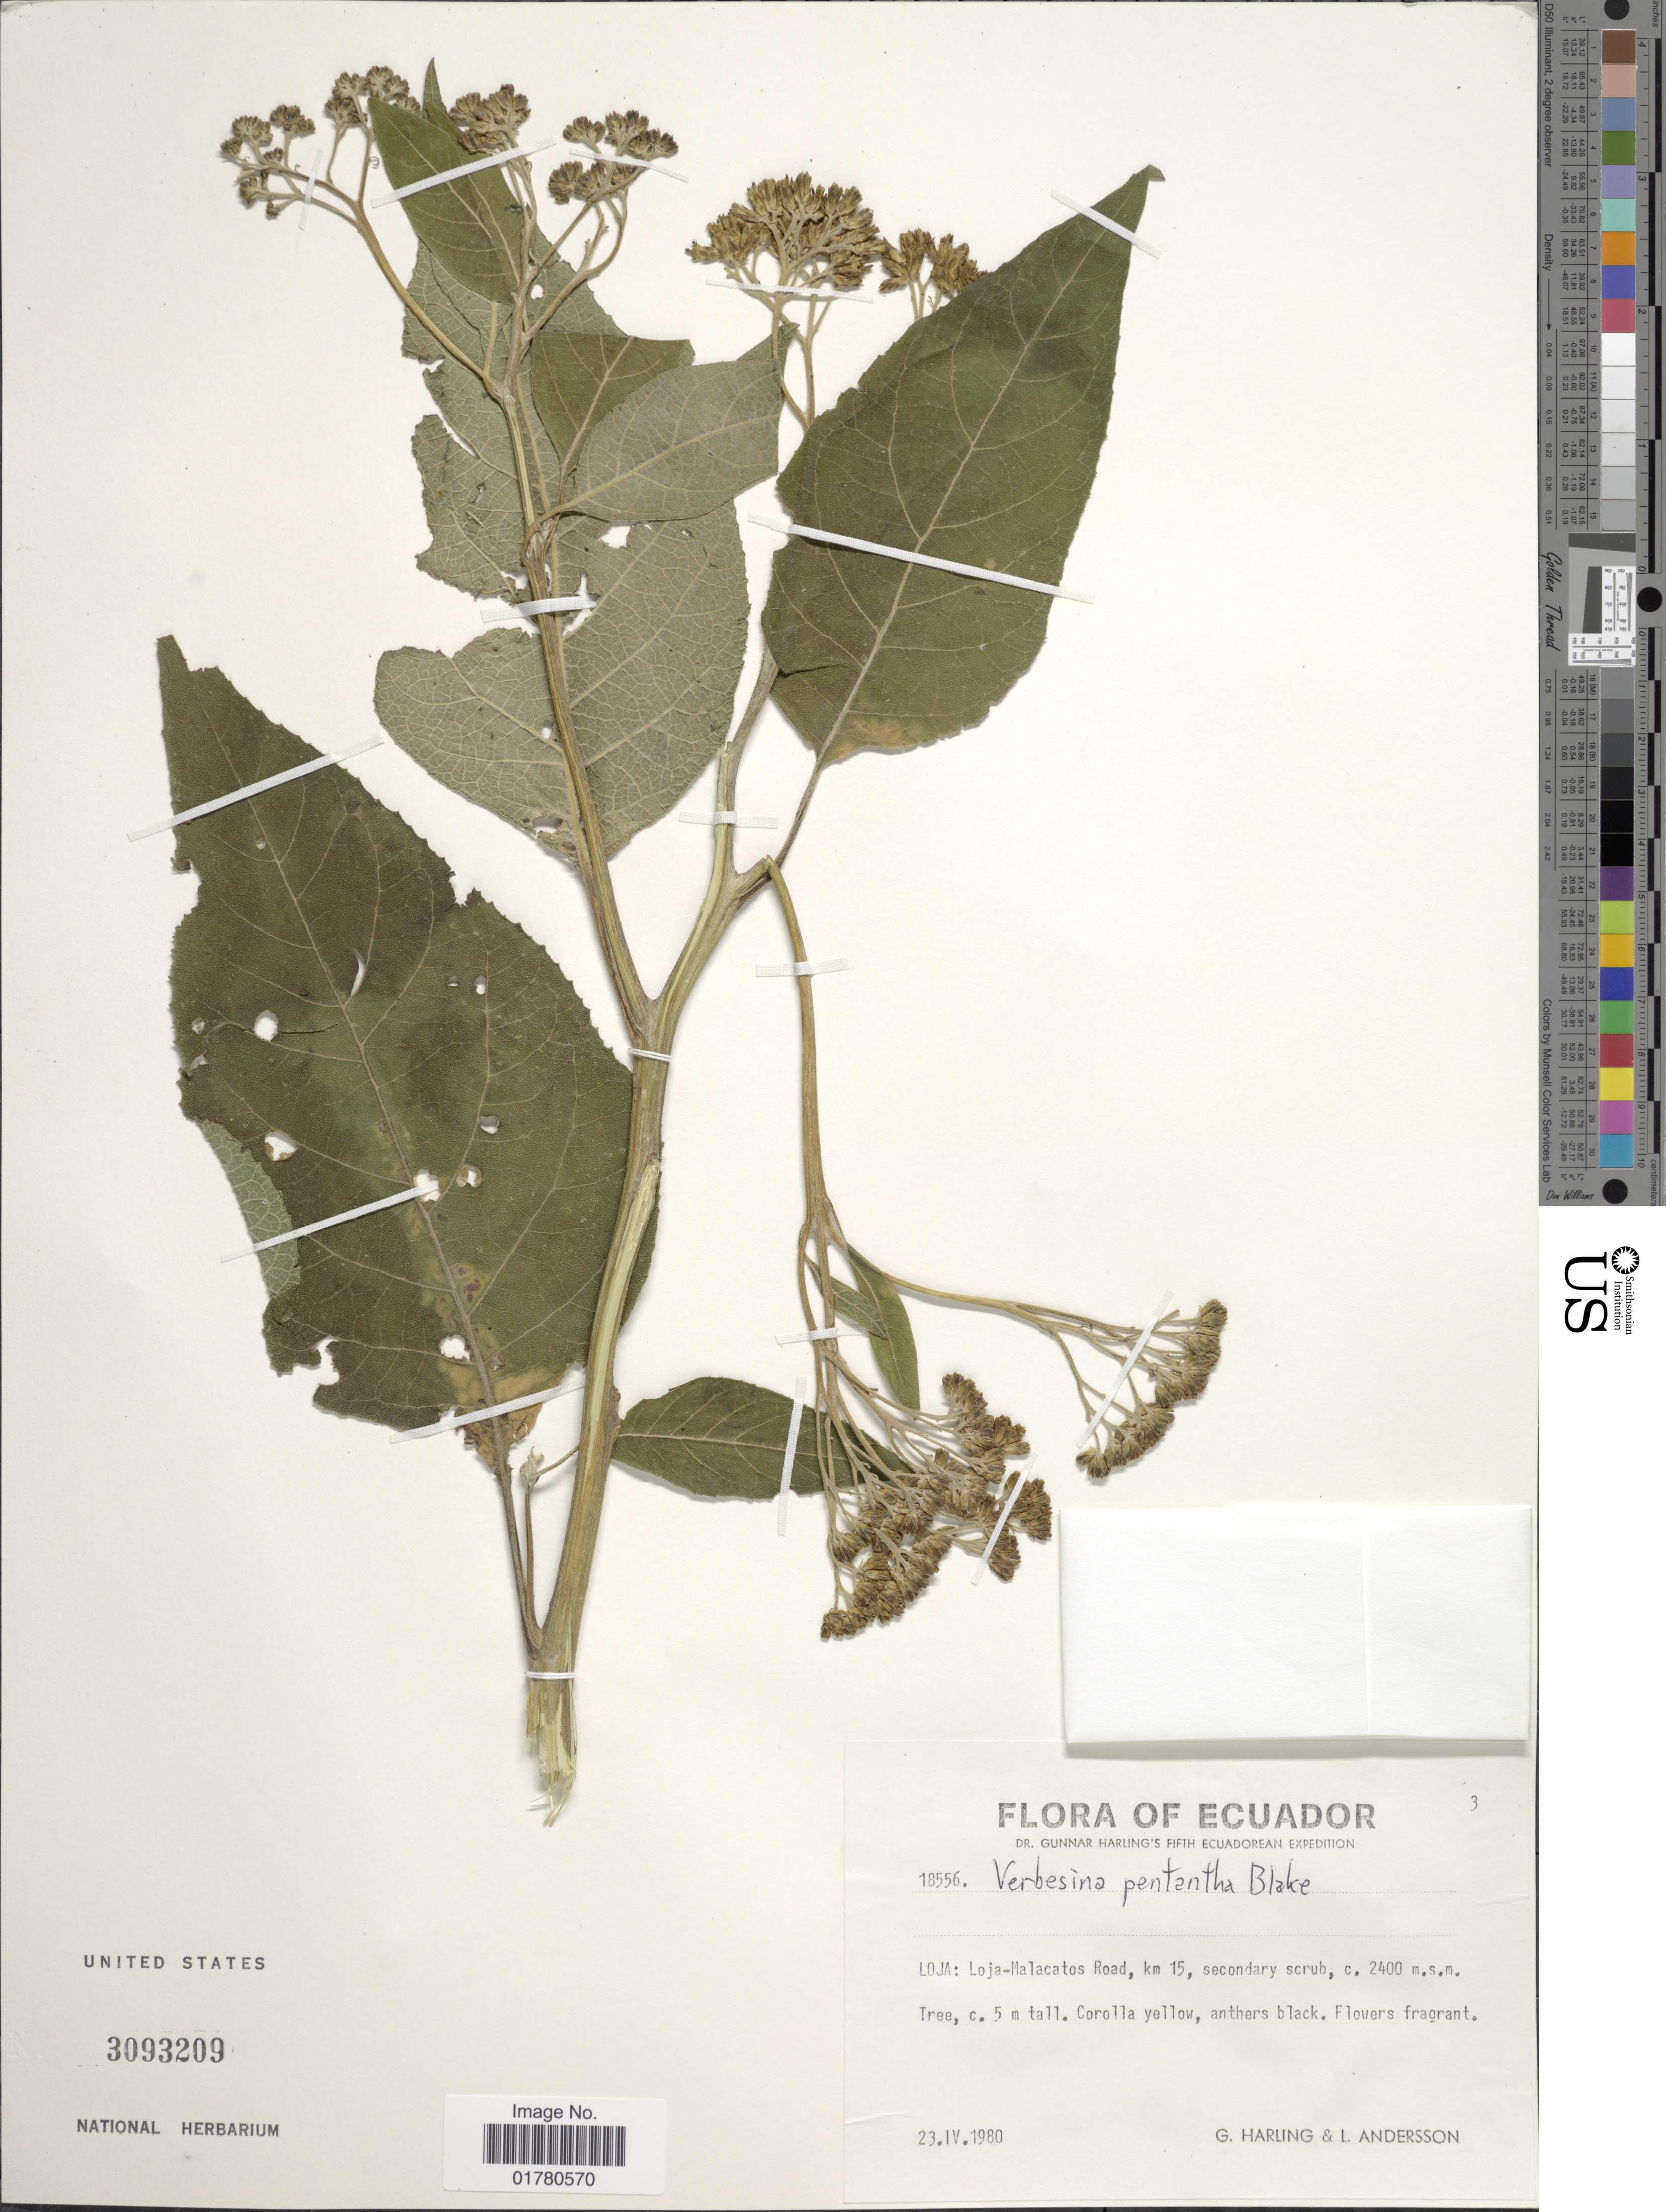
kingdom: Plantae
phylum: Tracheophyta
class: Magnoliopsida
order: Asterales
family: Asteraceae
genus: Verbesina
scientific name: Verbesina ayabacensis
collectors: G. Harling & L. Andersson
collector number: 18556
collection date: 1980-04-23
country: Ecuador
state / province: Loja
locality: Loja-Malacatos Road, km 15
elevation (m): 2400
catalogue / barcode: US 3093209